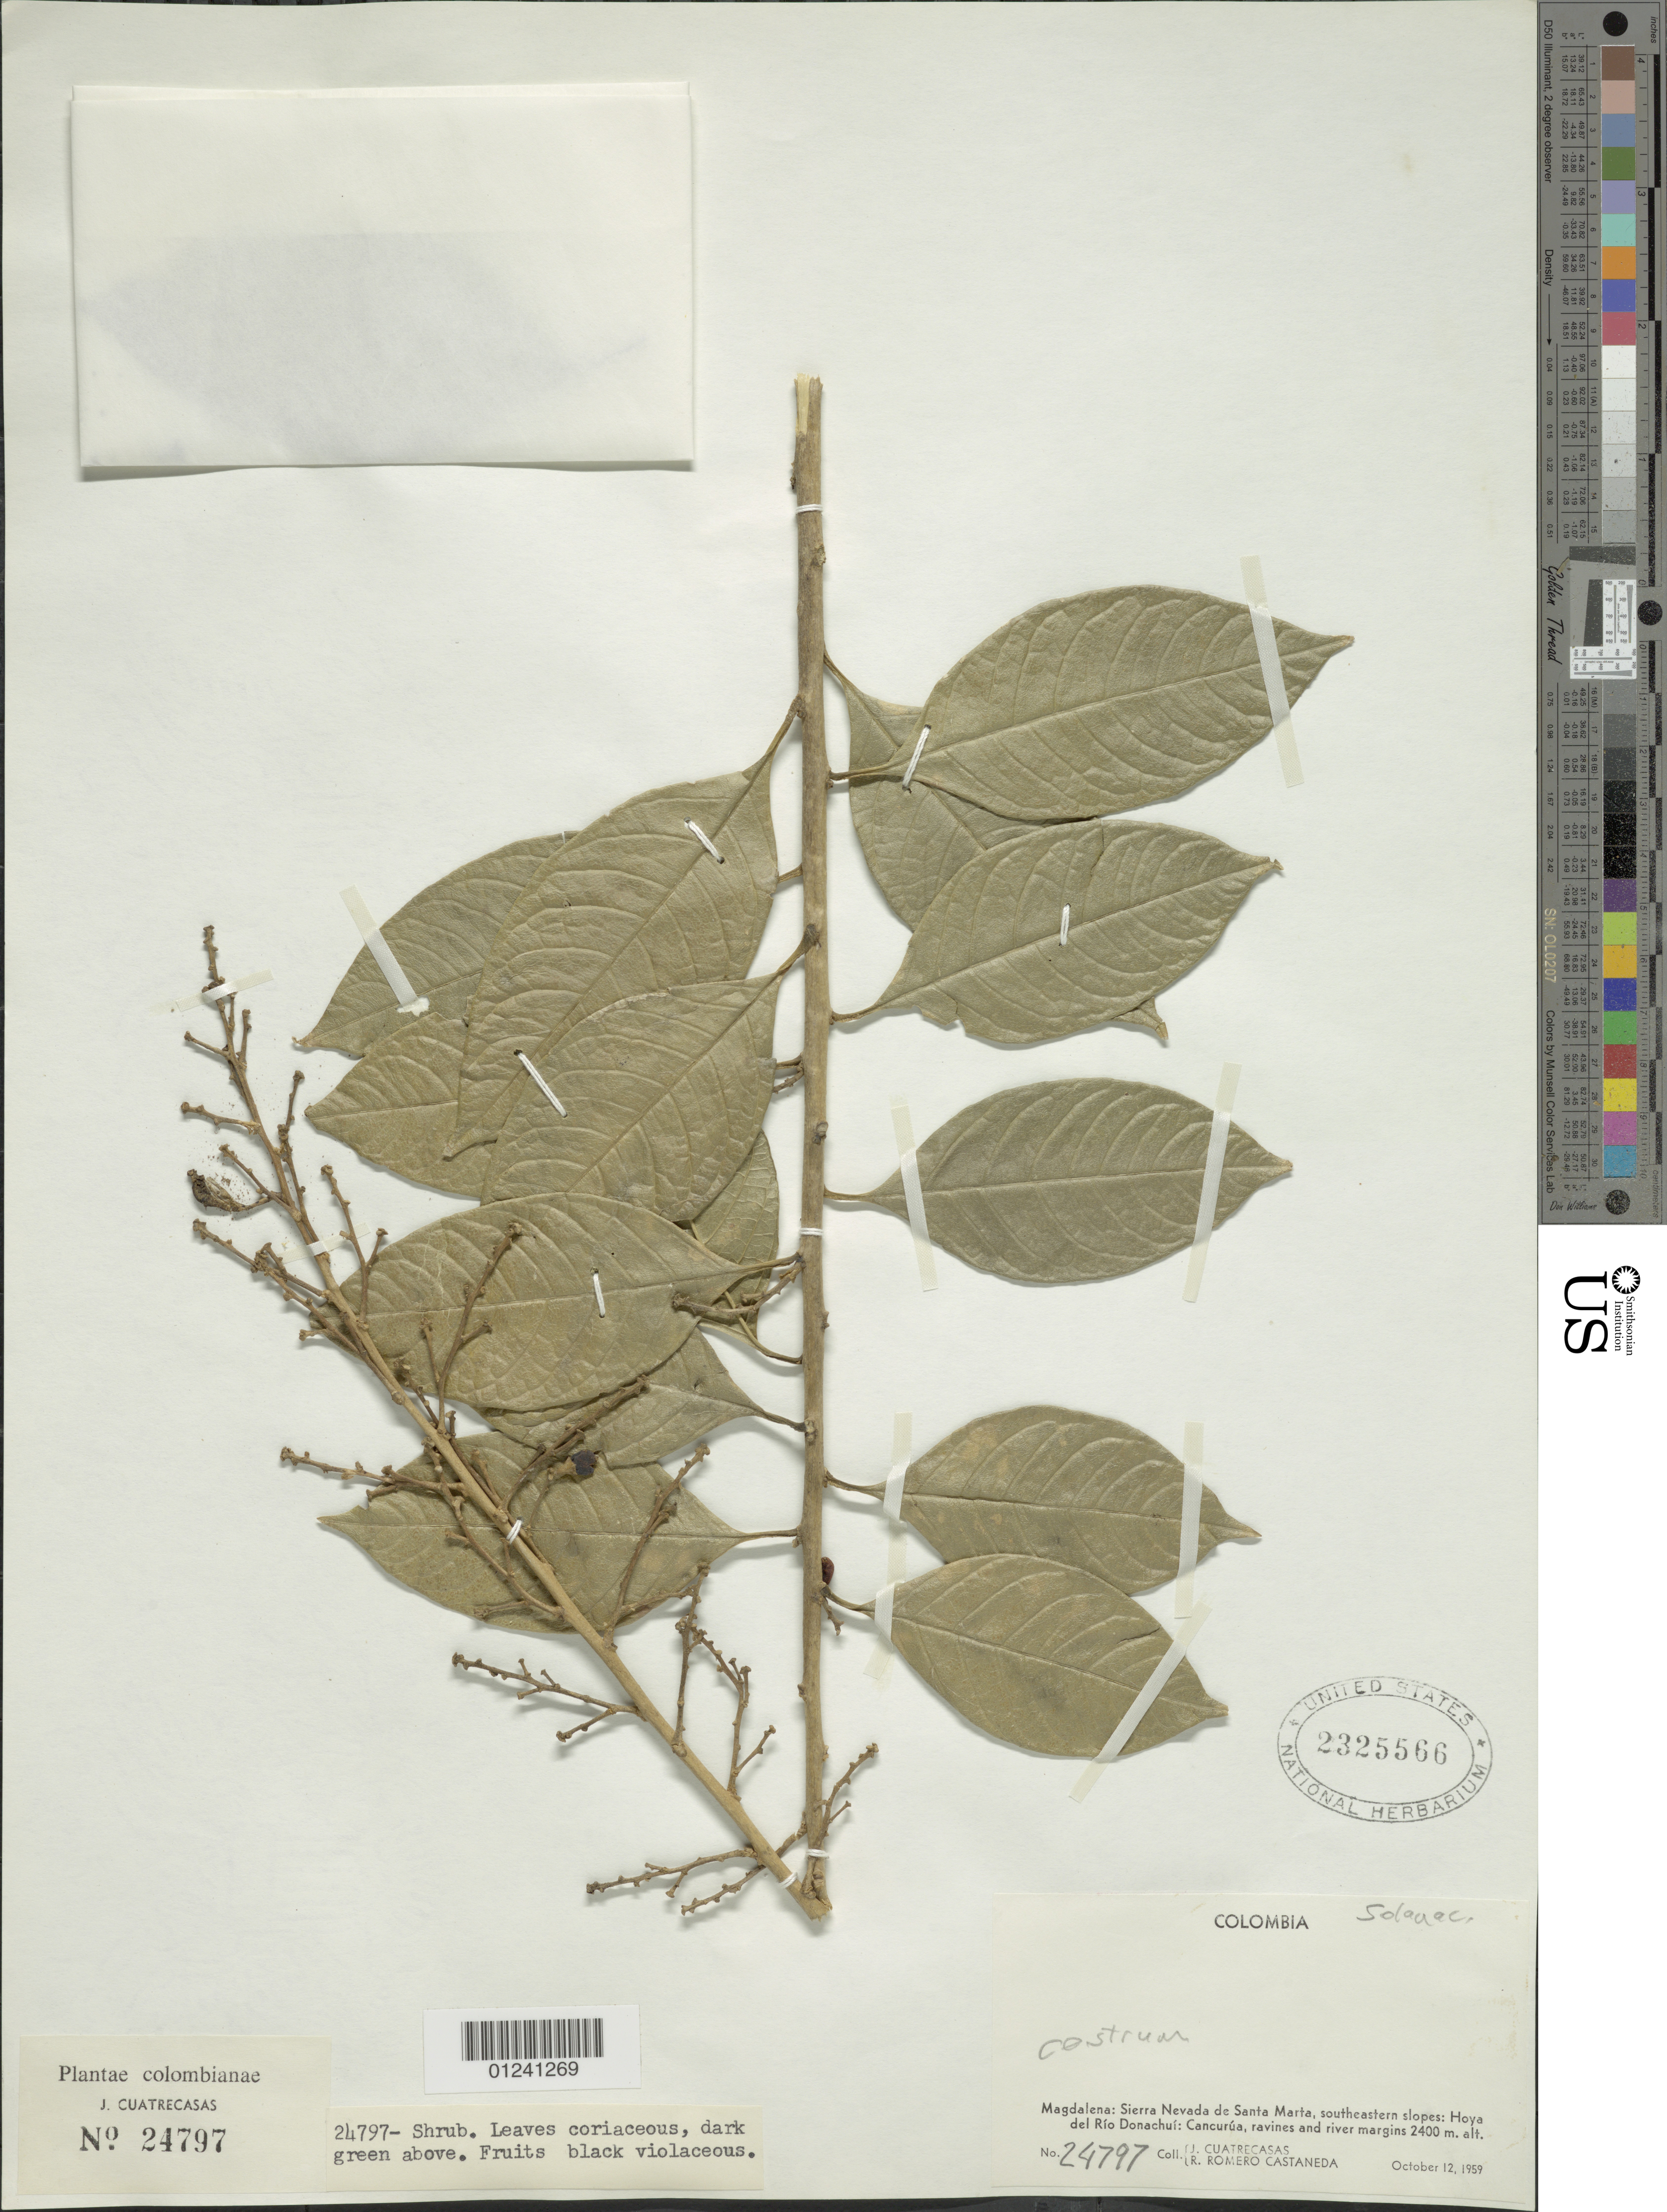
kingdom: Plantae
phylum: Tracheophyta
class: Magnoliopsida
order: Solanales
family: Solanaceae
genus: Cestrum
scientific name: Cestrum sp.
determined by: Liesner, R. L.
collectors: J. Cuatrecasas & R. Romero Castañeda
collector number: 24797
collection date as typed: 12 Oct 1959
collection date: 1959-10-12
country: Colombia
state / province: Magdalena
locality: Sierra Nevada de Santa Marta, Haya del Rio Donachui, Cancurua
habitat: Ravines and river margins.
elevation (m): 2400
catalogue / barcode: US 2325566